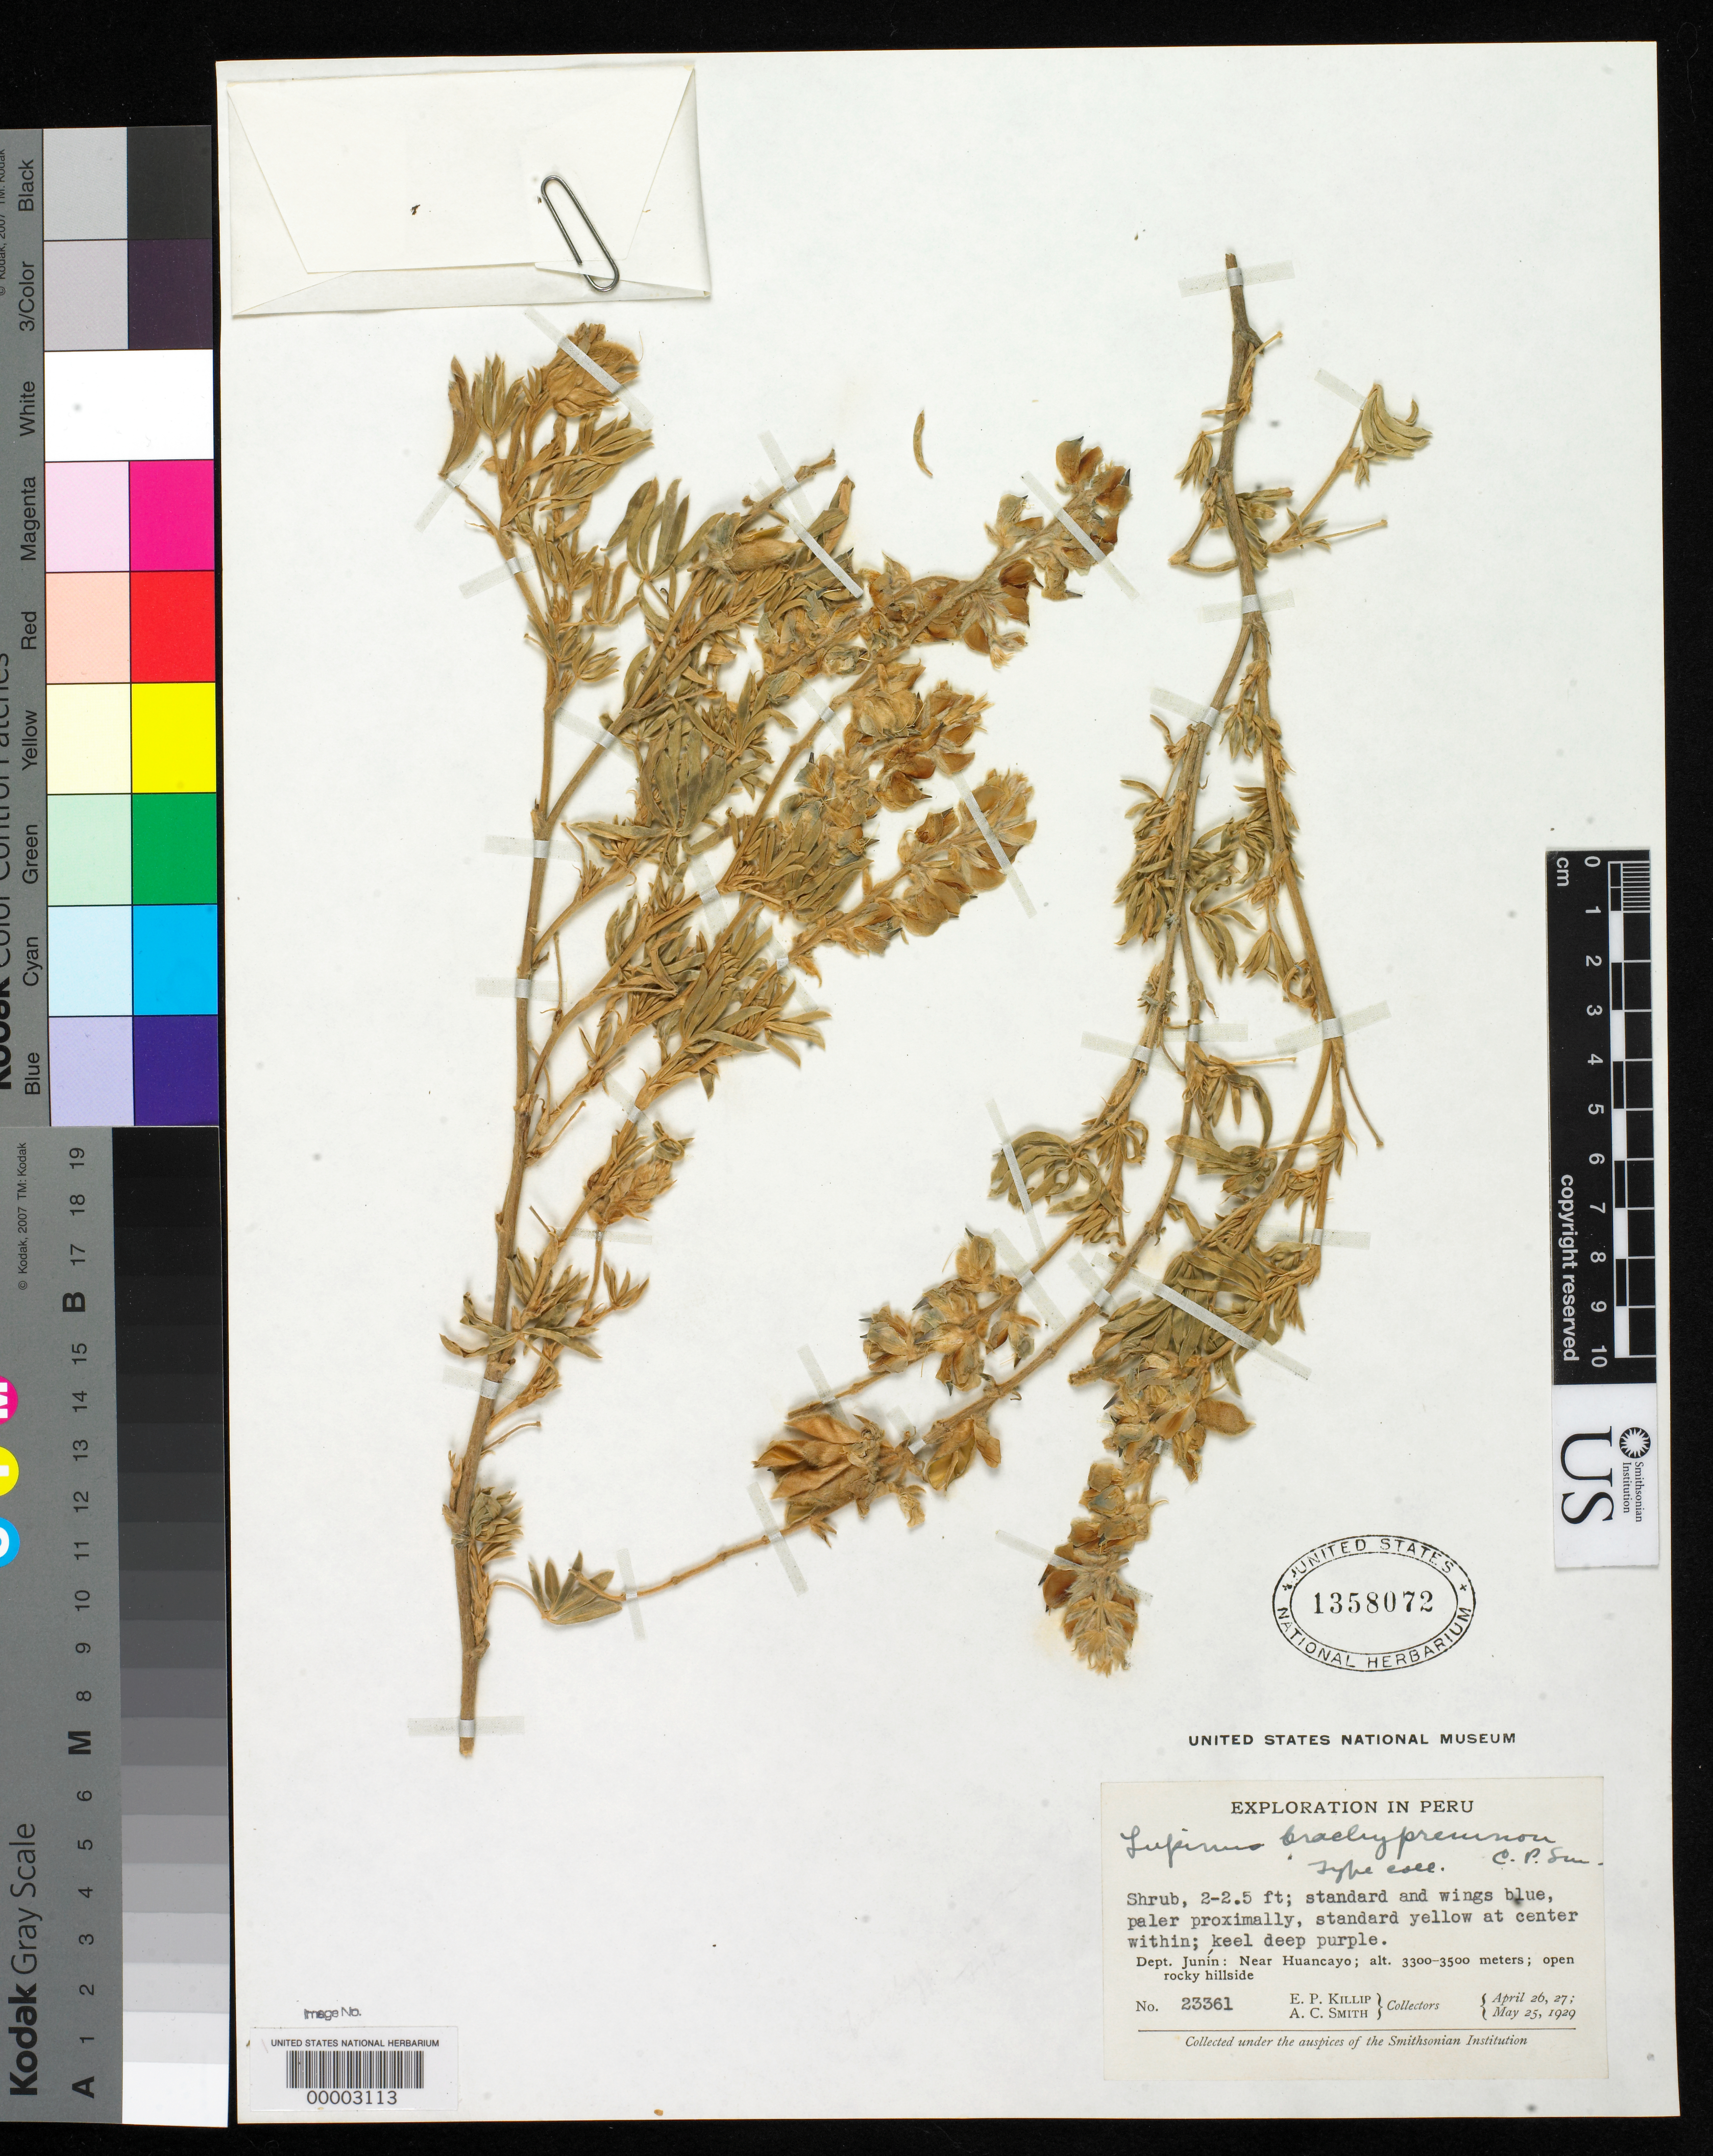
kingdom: Plantae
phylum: Tracheophyta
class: Magnoliopsida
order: Fabales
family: Fabaceae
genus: Lupinus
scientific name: Lupinus brachypremnon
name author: C.P. Sm.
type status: Isotype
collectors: E. P. Killip & A. C. Smith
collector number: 23361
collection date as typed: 26 Apr 1929 to 25 May 1929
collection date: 1929-04-26/1929-05-25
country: Peru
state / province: Junín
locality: Near Huancayo.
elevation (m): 3300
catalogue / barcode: US 1358072